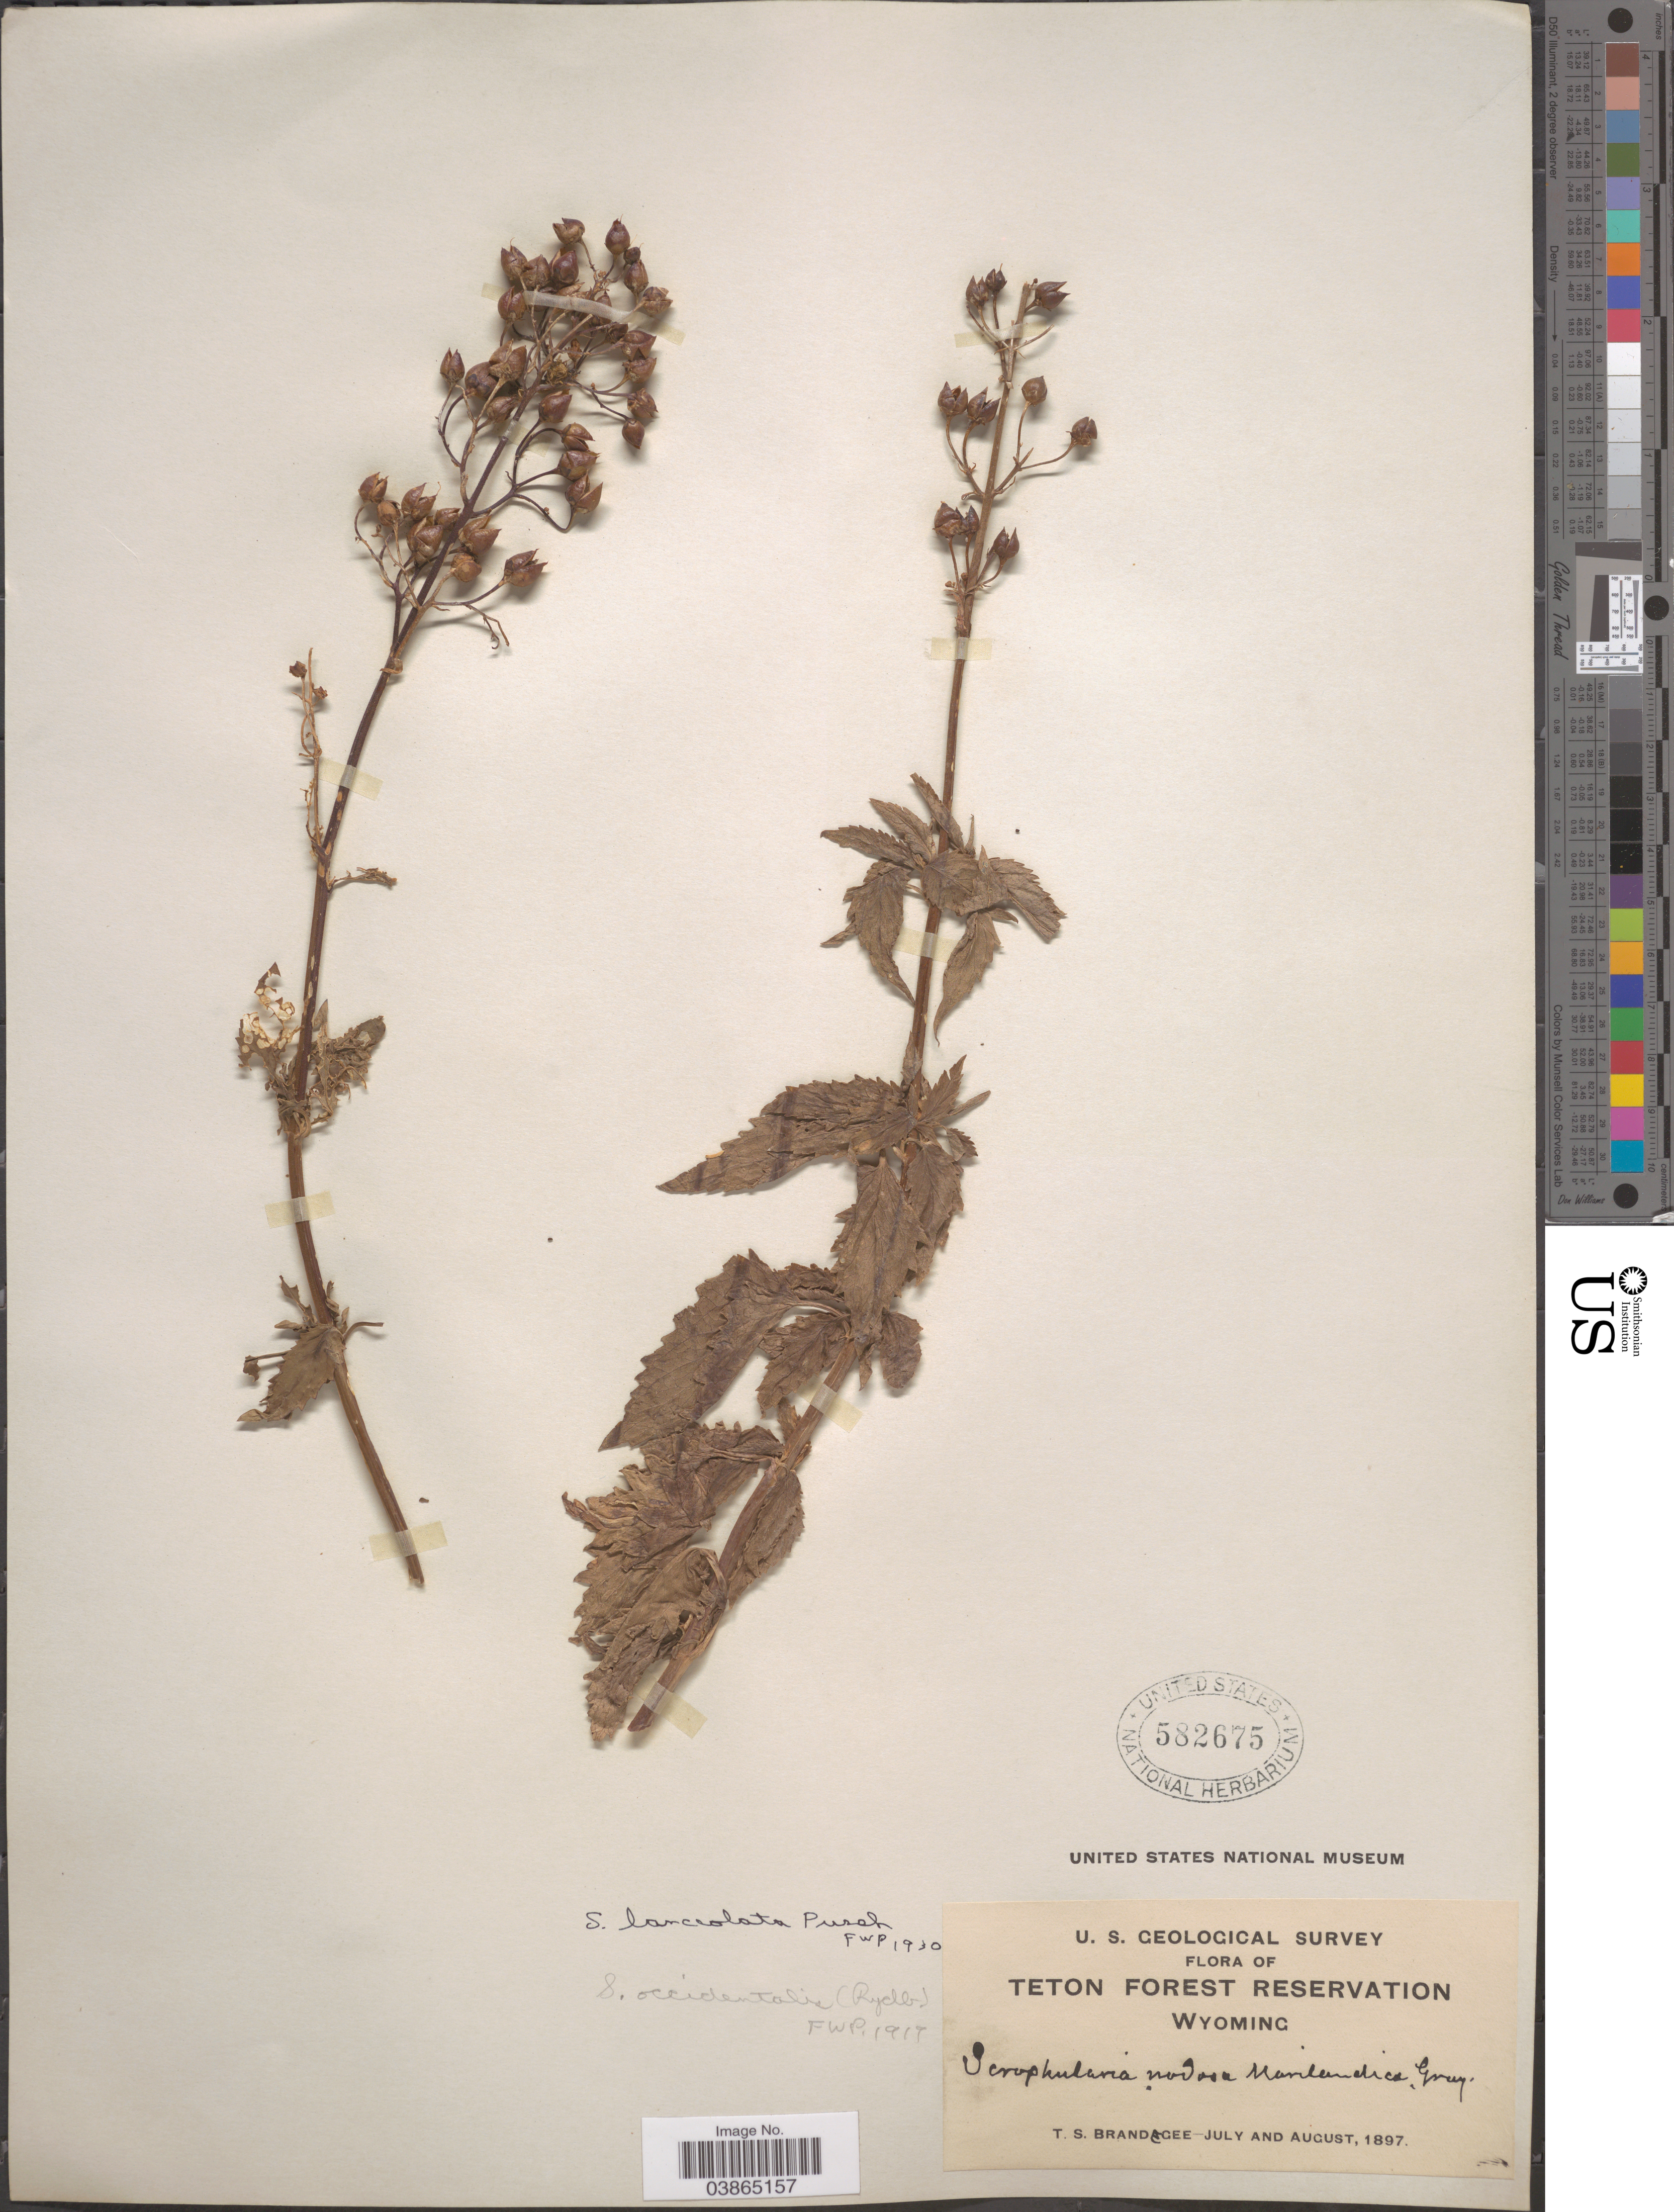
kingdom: Plantae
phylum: Tracheophyta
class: Magnoliopsida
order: Lamiales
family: Scrophulariaceae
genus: Scrophularia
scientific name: Scrophularia lanceolata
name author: Pursh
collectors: T. S. Brandegee (herbarium)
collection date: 1897-07/1897-08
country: United States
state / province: Wyoming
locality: Teton Forest Reservation.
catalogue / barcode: US 582675